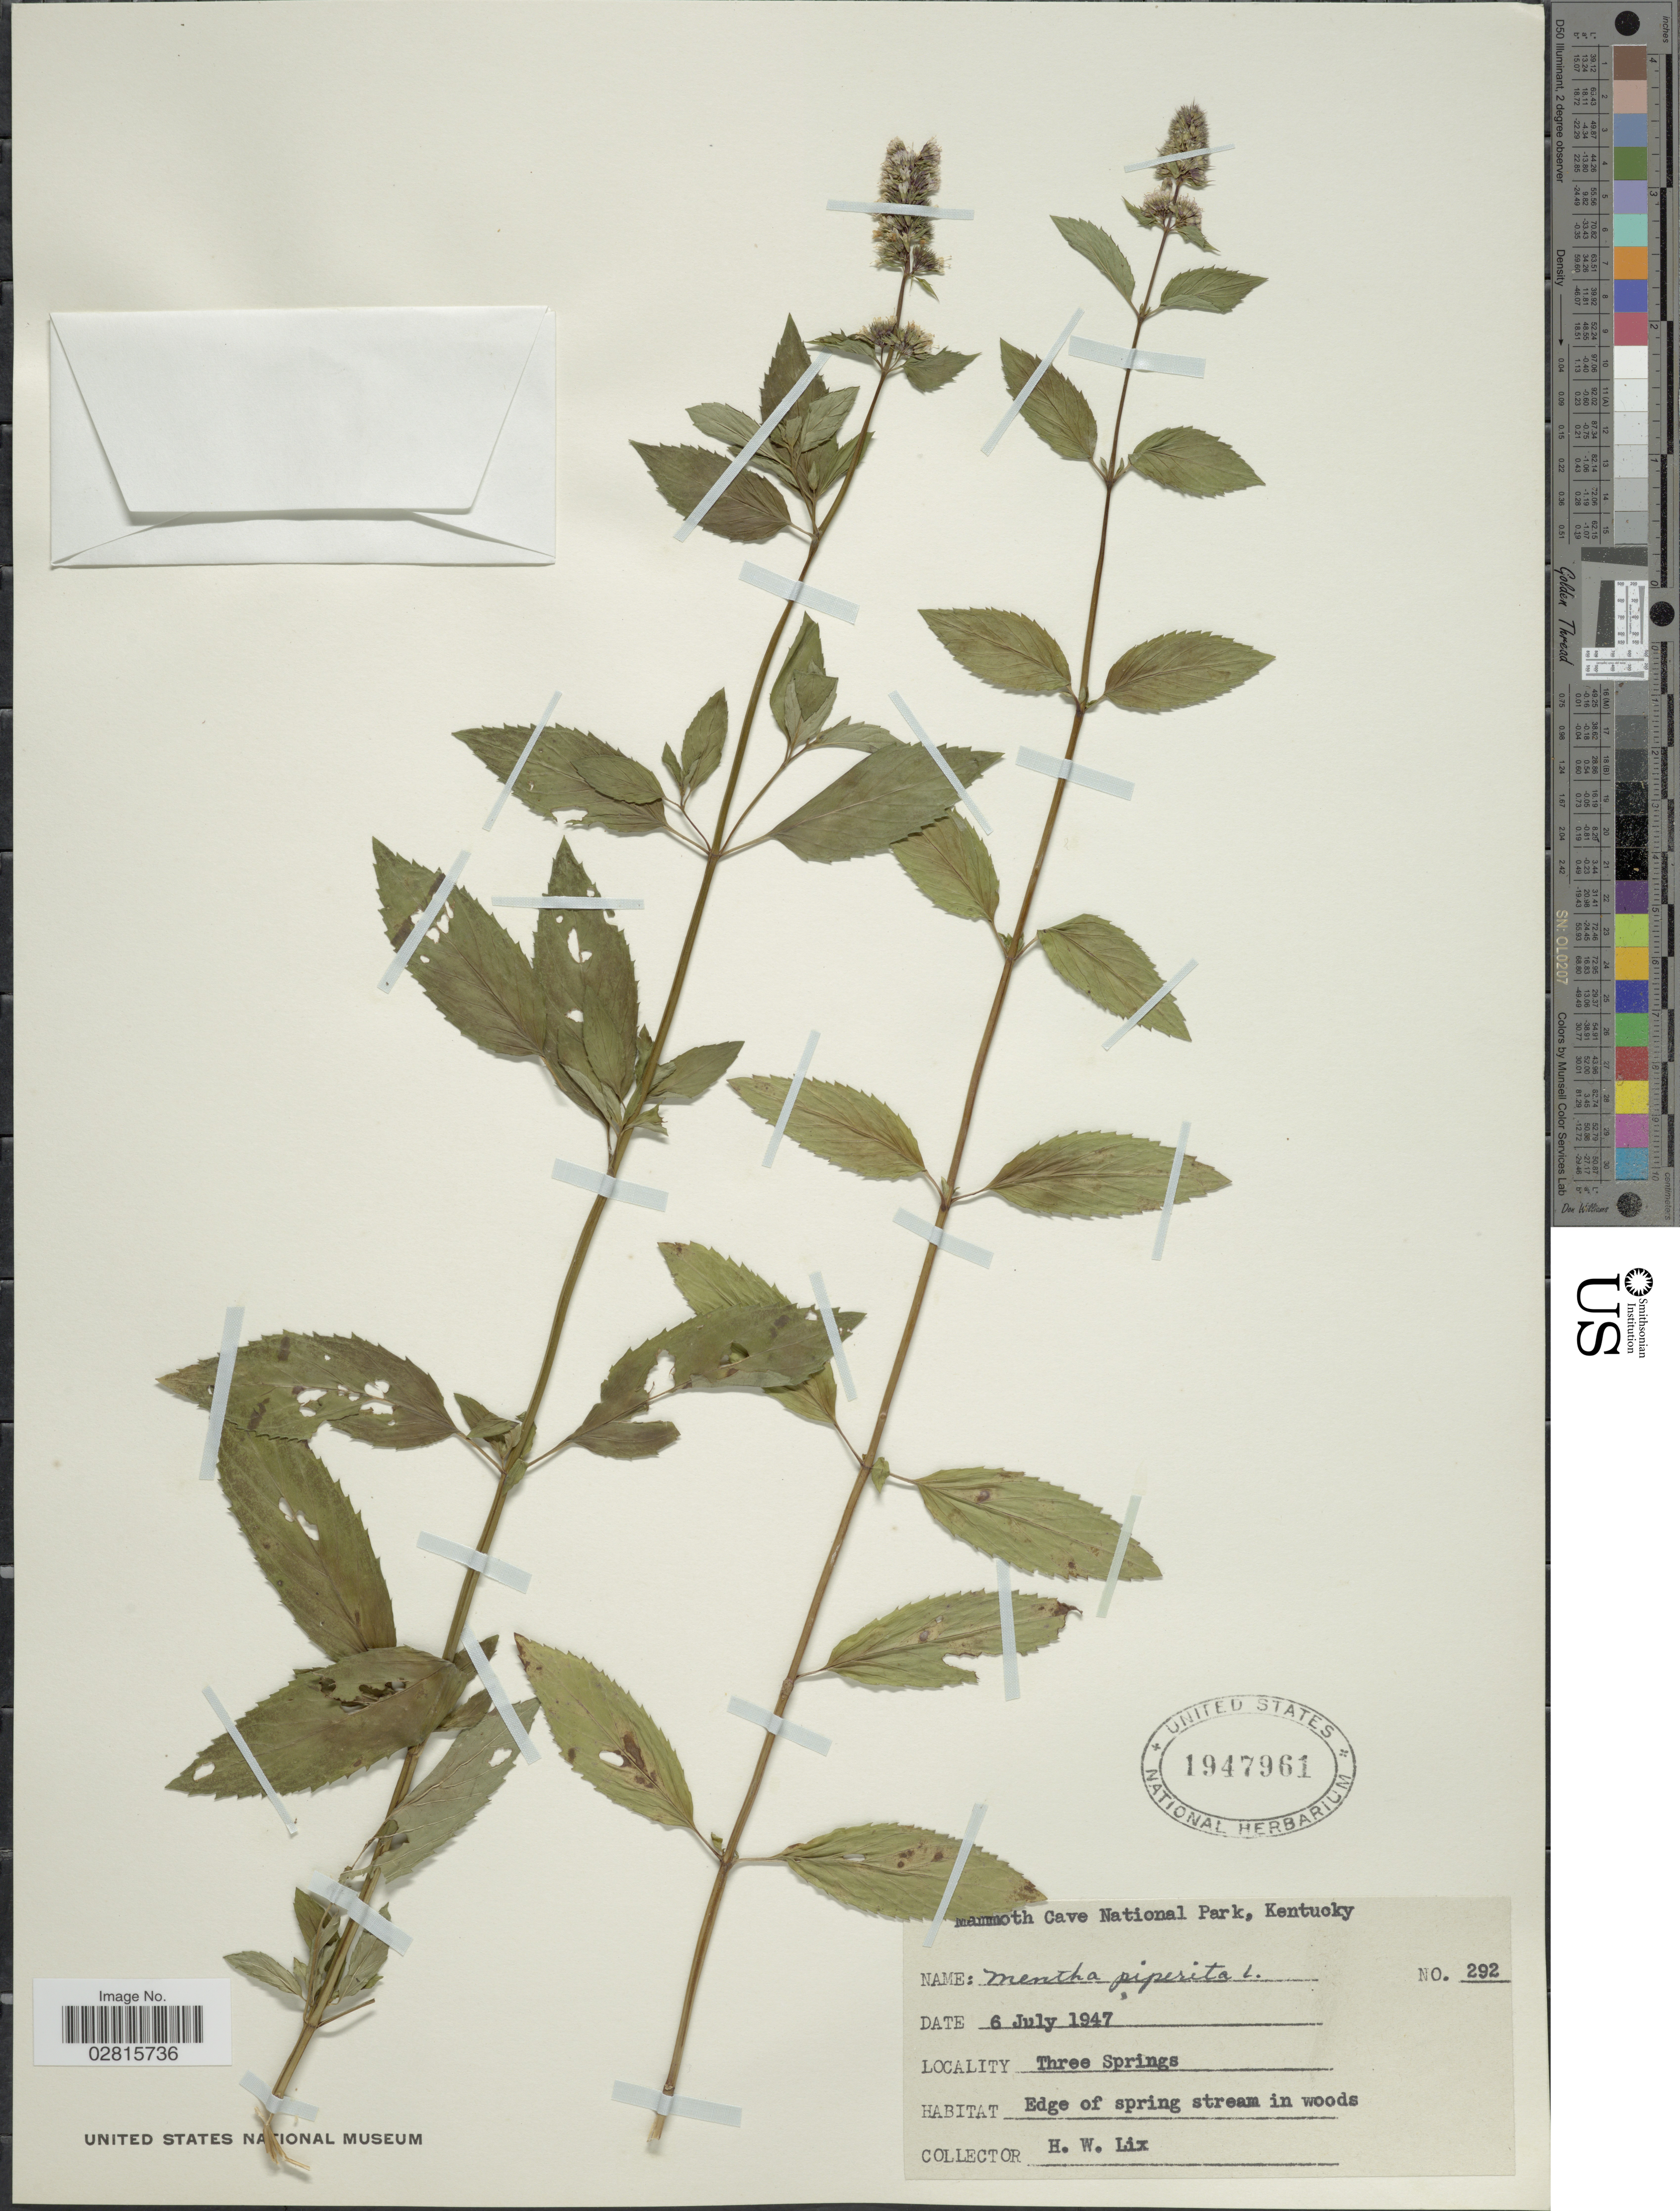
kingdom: Plantae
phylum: Tracheophyta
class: Magnoliopsida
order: Lamiales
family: Lamiaceae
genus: Mentha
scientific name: Mentha x piperita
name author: L.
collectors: H. W. Lix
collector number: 292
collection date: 1947-07-06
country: United States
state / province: Kentucky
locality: Mammoth Cave National Park, Three Springs.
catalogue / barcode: US 1947961